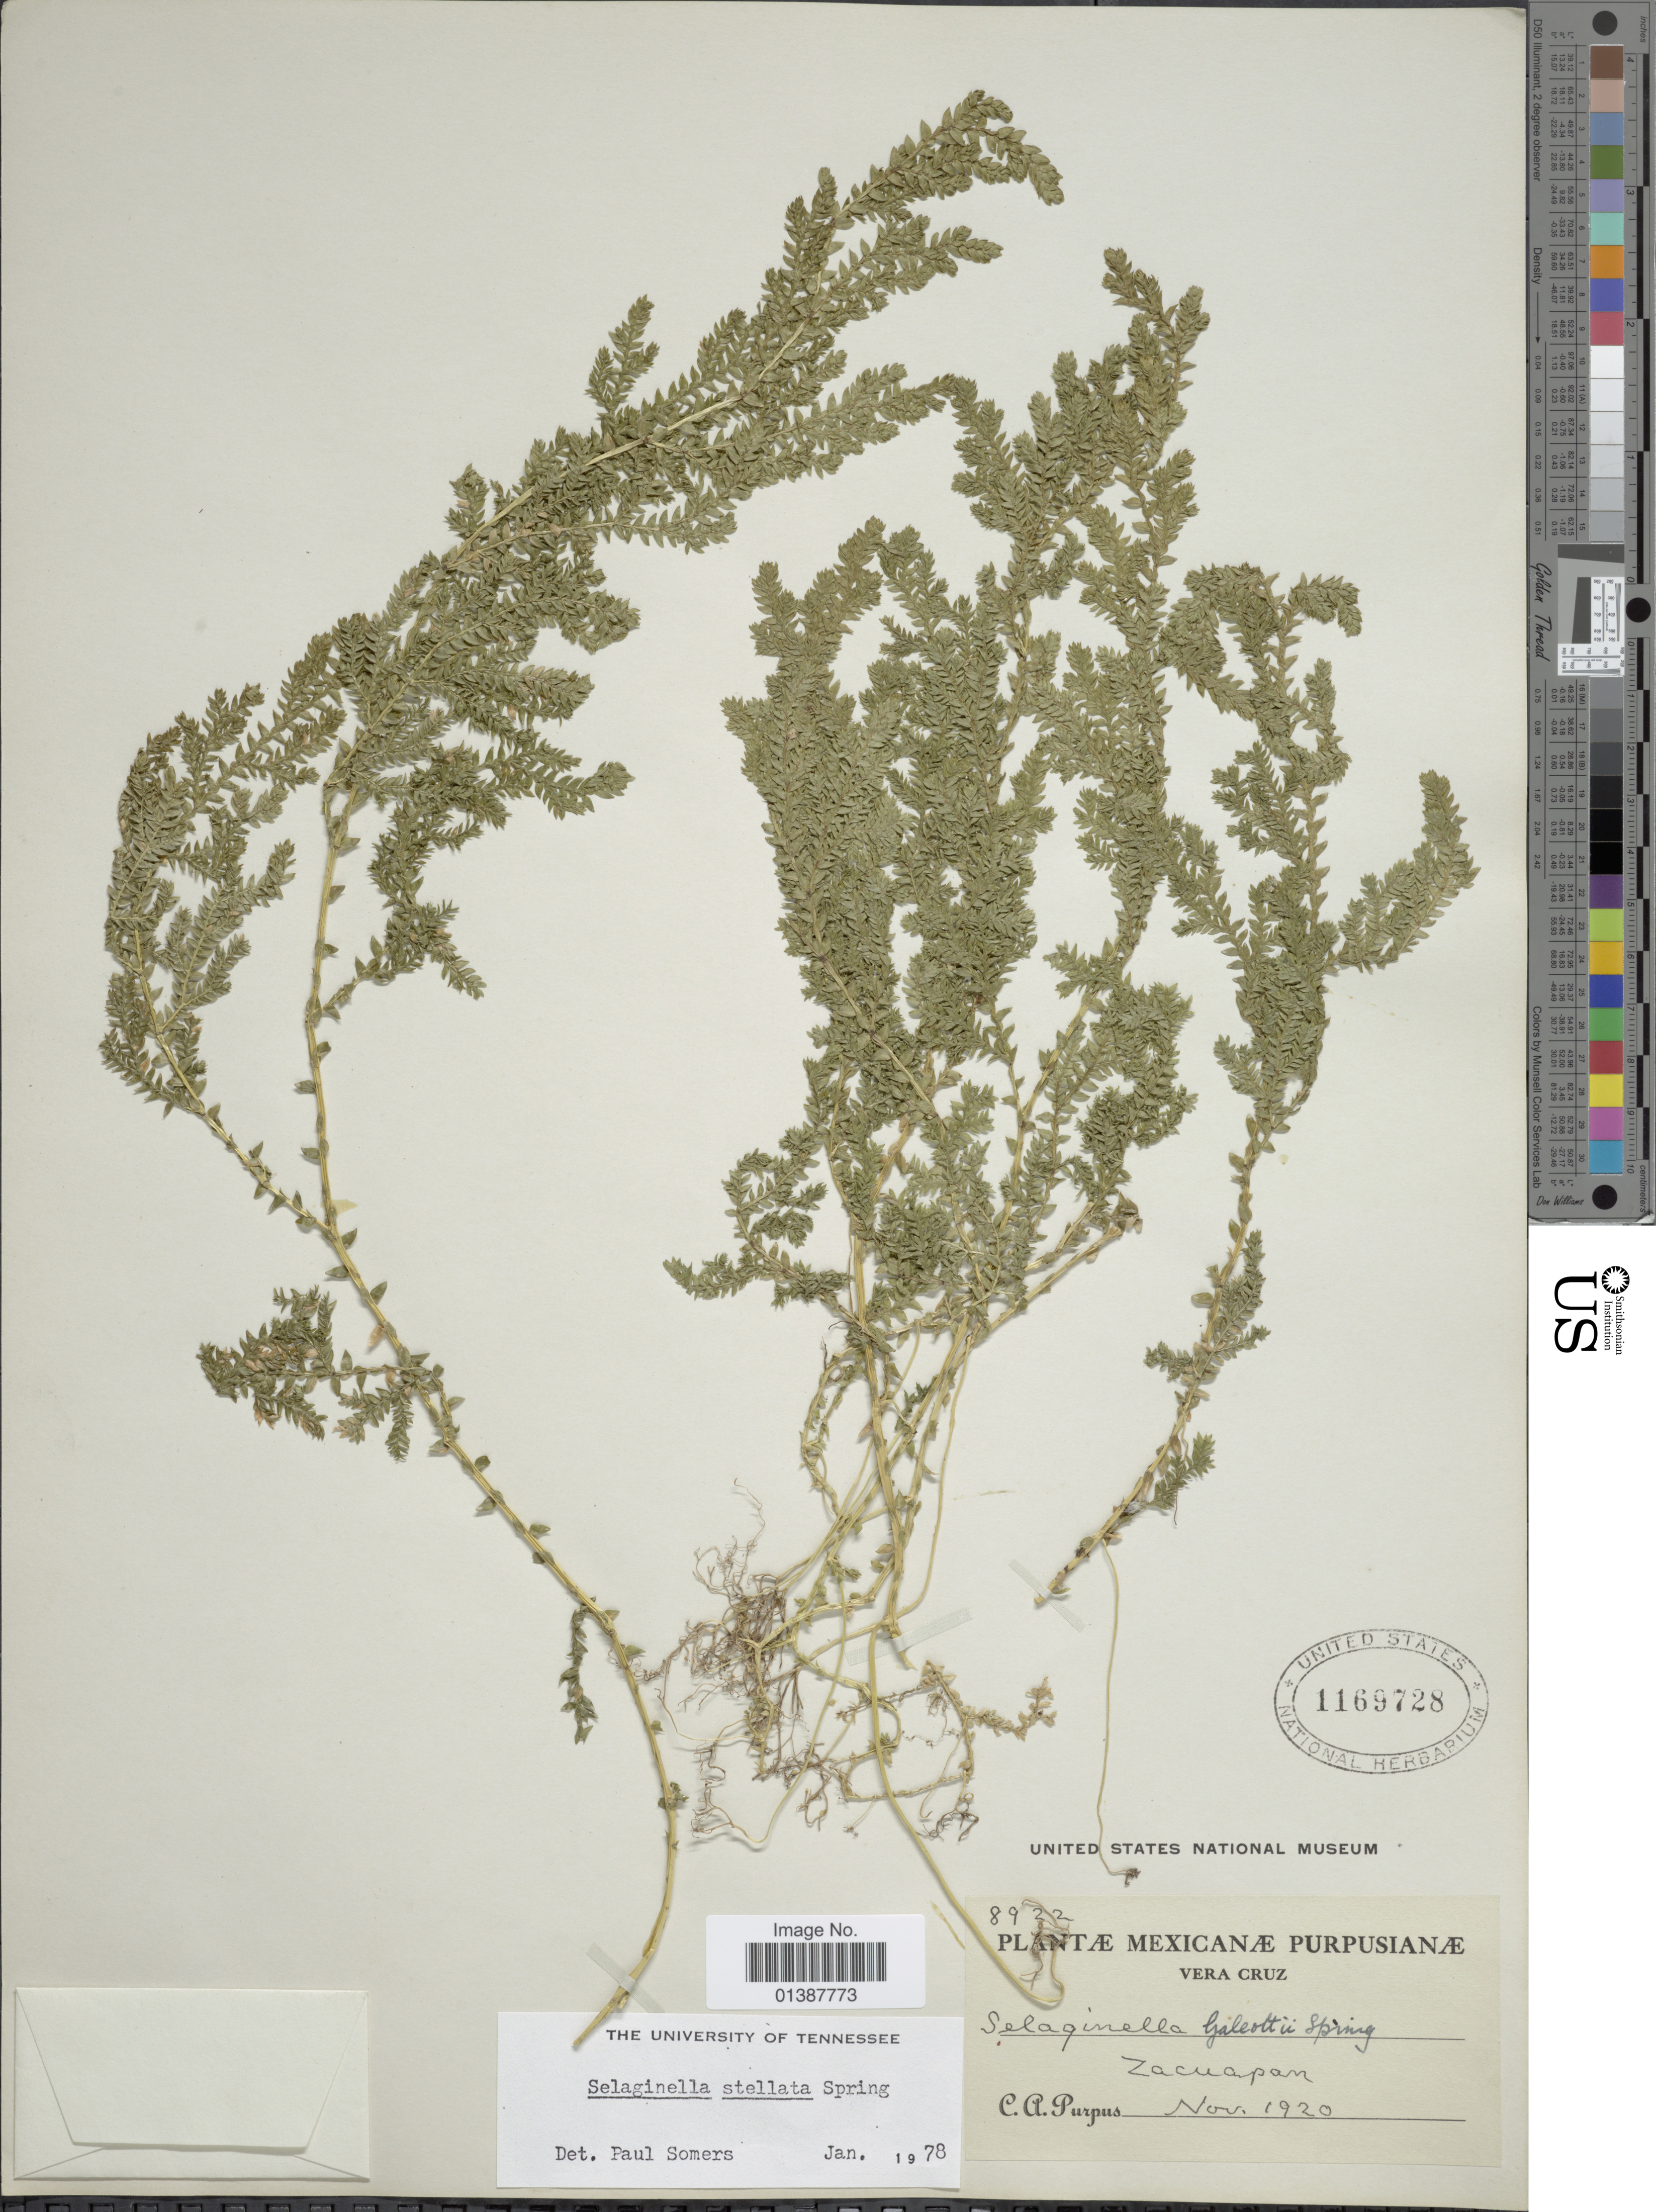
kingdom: Plantae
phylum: Tracheophyta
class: Lycopodiopsida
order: Selaginellales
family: Selaginellaceae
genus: Selaginella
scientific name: Selaginella galeottii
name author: Spring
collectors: C. A. Purpus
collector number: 8922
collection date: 1920-11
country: Mexico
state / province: Veracruz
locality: Vera Cruz, Zacuapan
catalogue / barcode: US 1169728